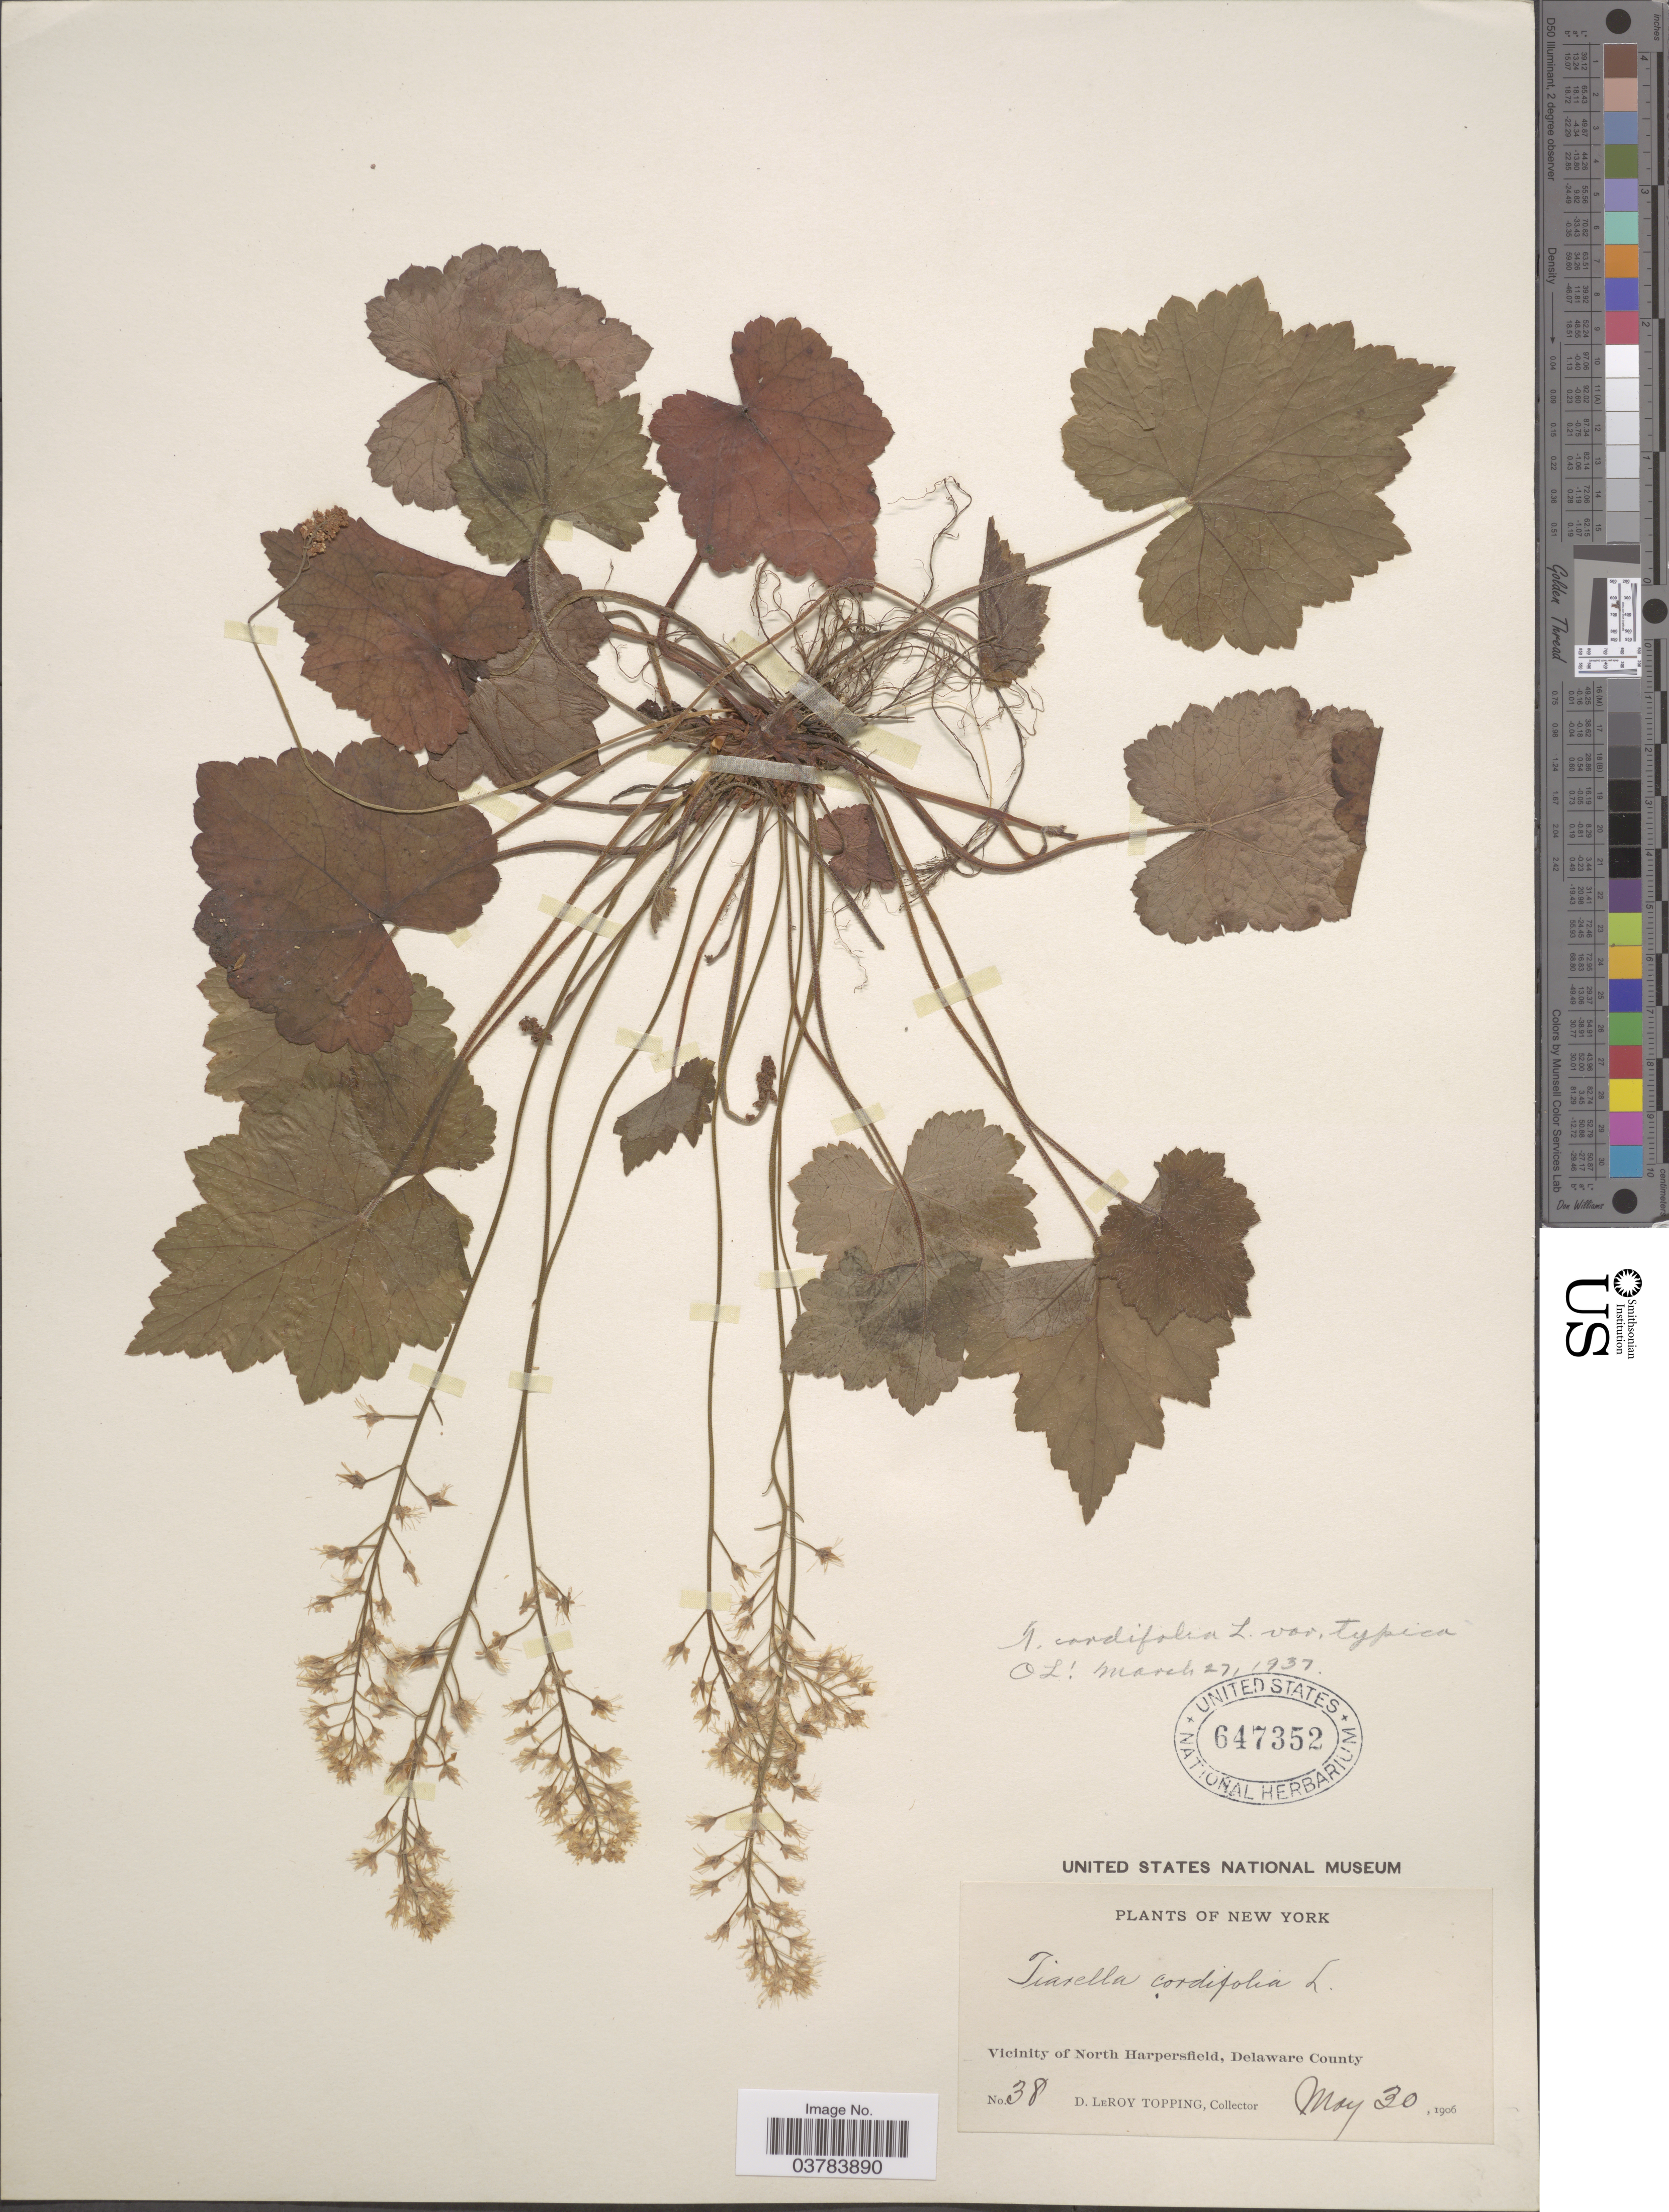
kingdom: Plantae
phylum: Tracheophyta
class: Magnoliopsida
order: Saxifragales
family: Saxifragaceae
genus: Tiarella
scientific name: Tiarella cordifolia var. typica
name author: Lakela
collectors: D. L. Topping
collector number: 38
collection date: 1906-05-30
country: United States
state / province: New York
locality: Vicinity of North Harpersfield, Delaware County.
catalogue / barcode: US 647352